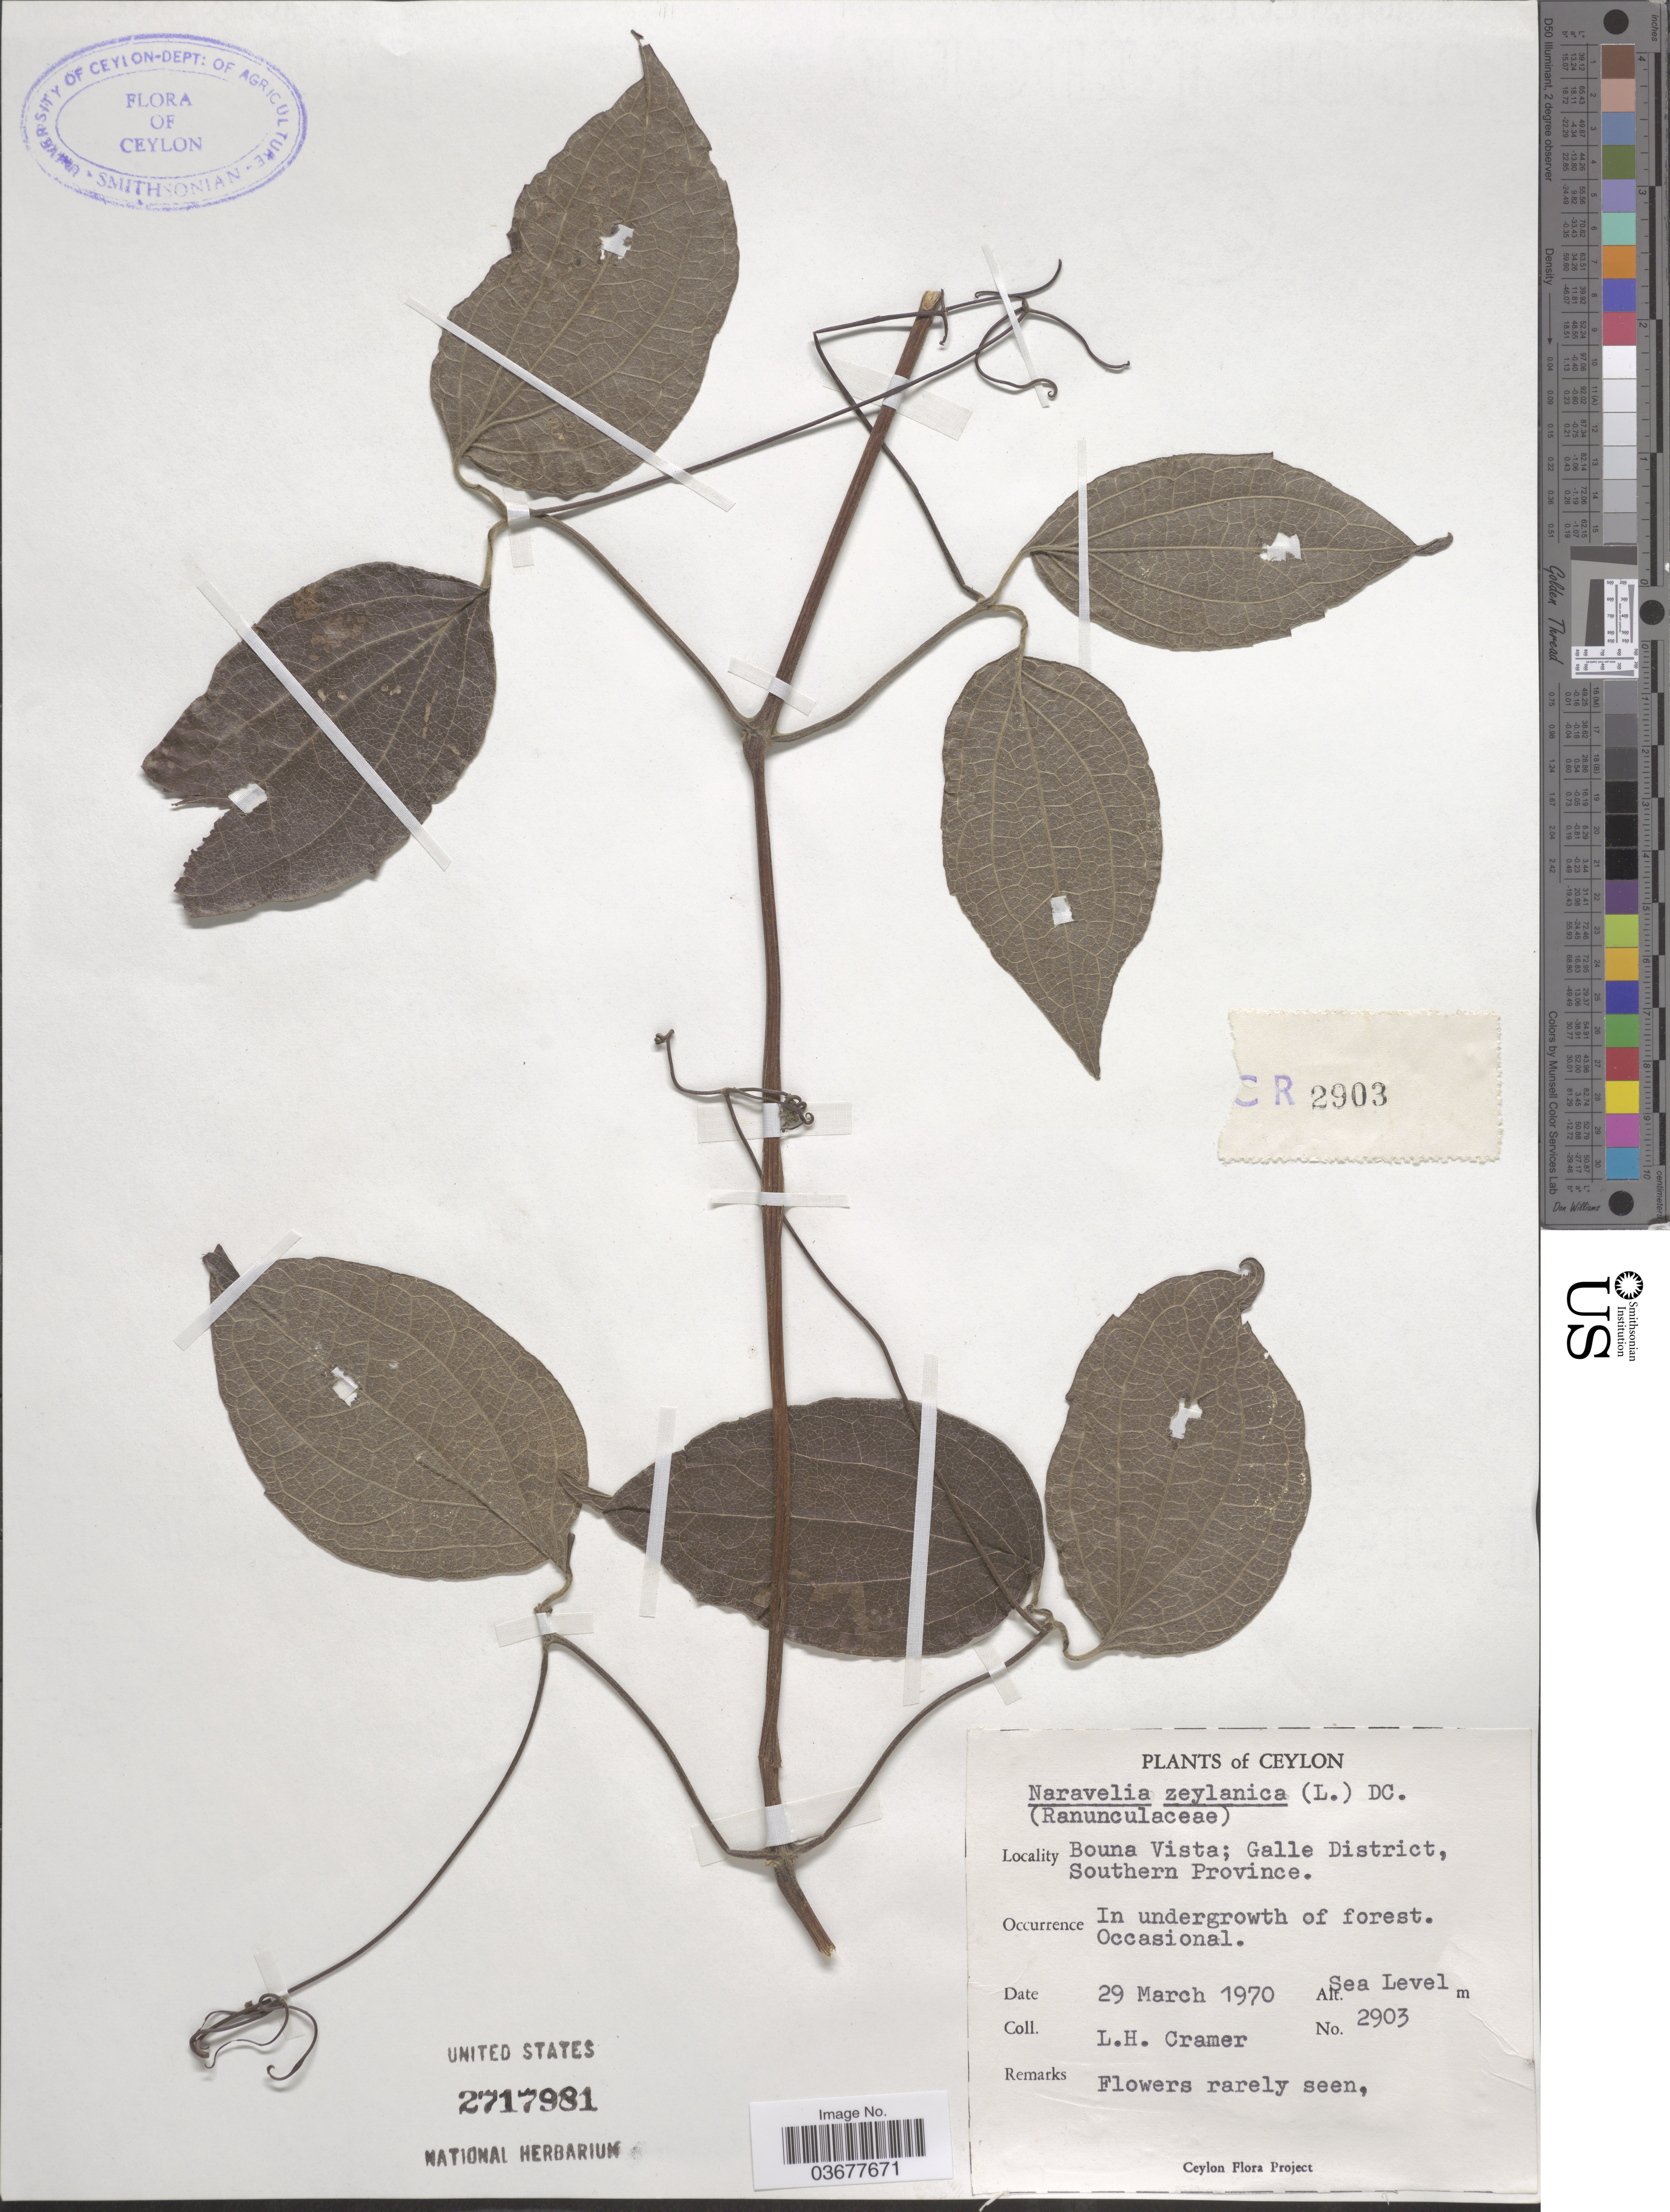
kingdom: Plantae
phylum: Tracheophyta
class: Magnoliopsida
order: Ranunculales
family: Ranunculaceae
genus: Clematis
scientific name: Clematis zeylanica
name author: (L.) Poir.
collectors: L. H. Cramer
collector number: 2903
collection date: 1970-03-29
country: Sri Lanka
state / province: Southern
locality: Ceylon. Bouna Vista; Galle District.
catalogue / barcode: US 2717981